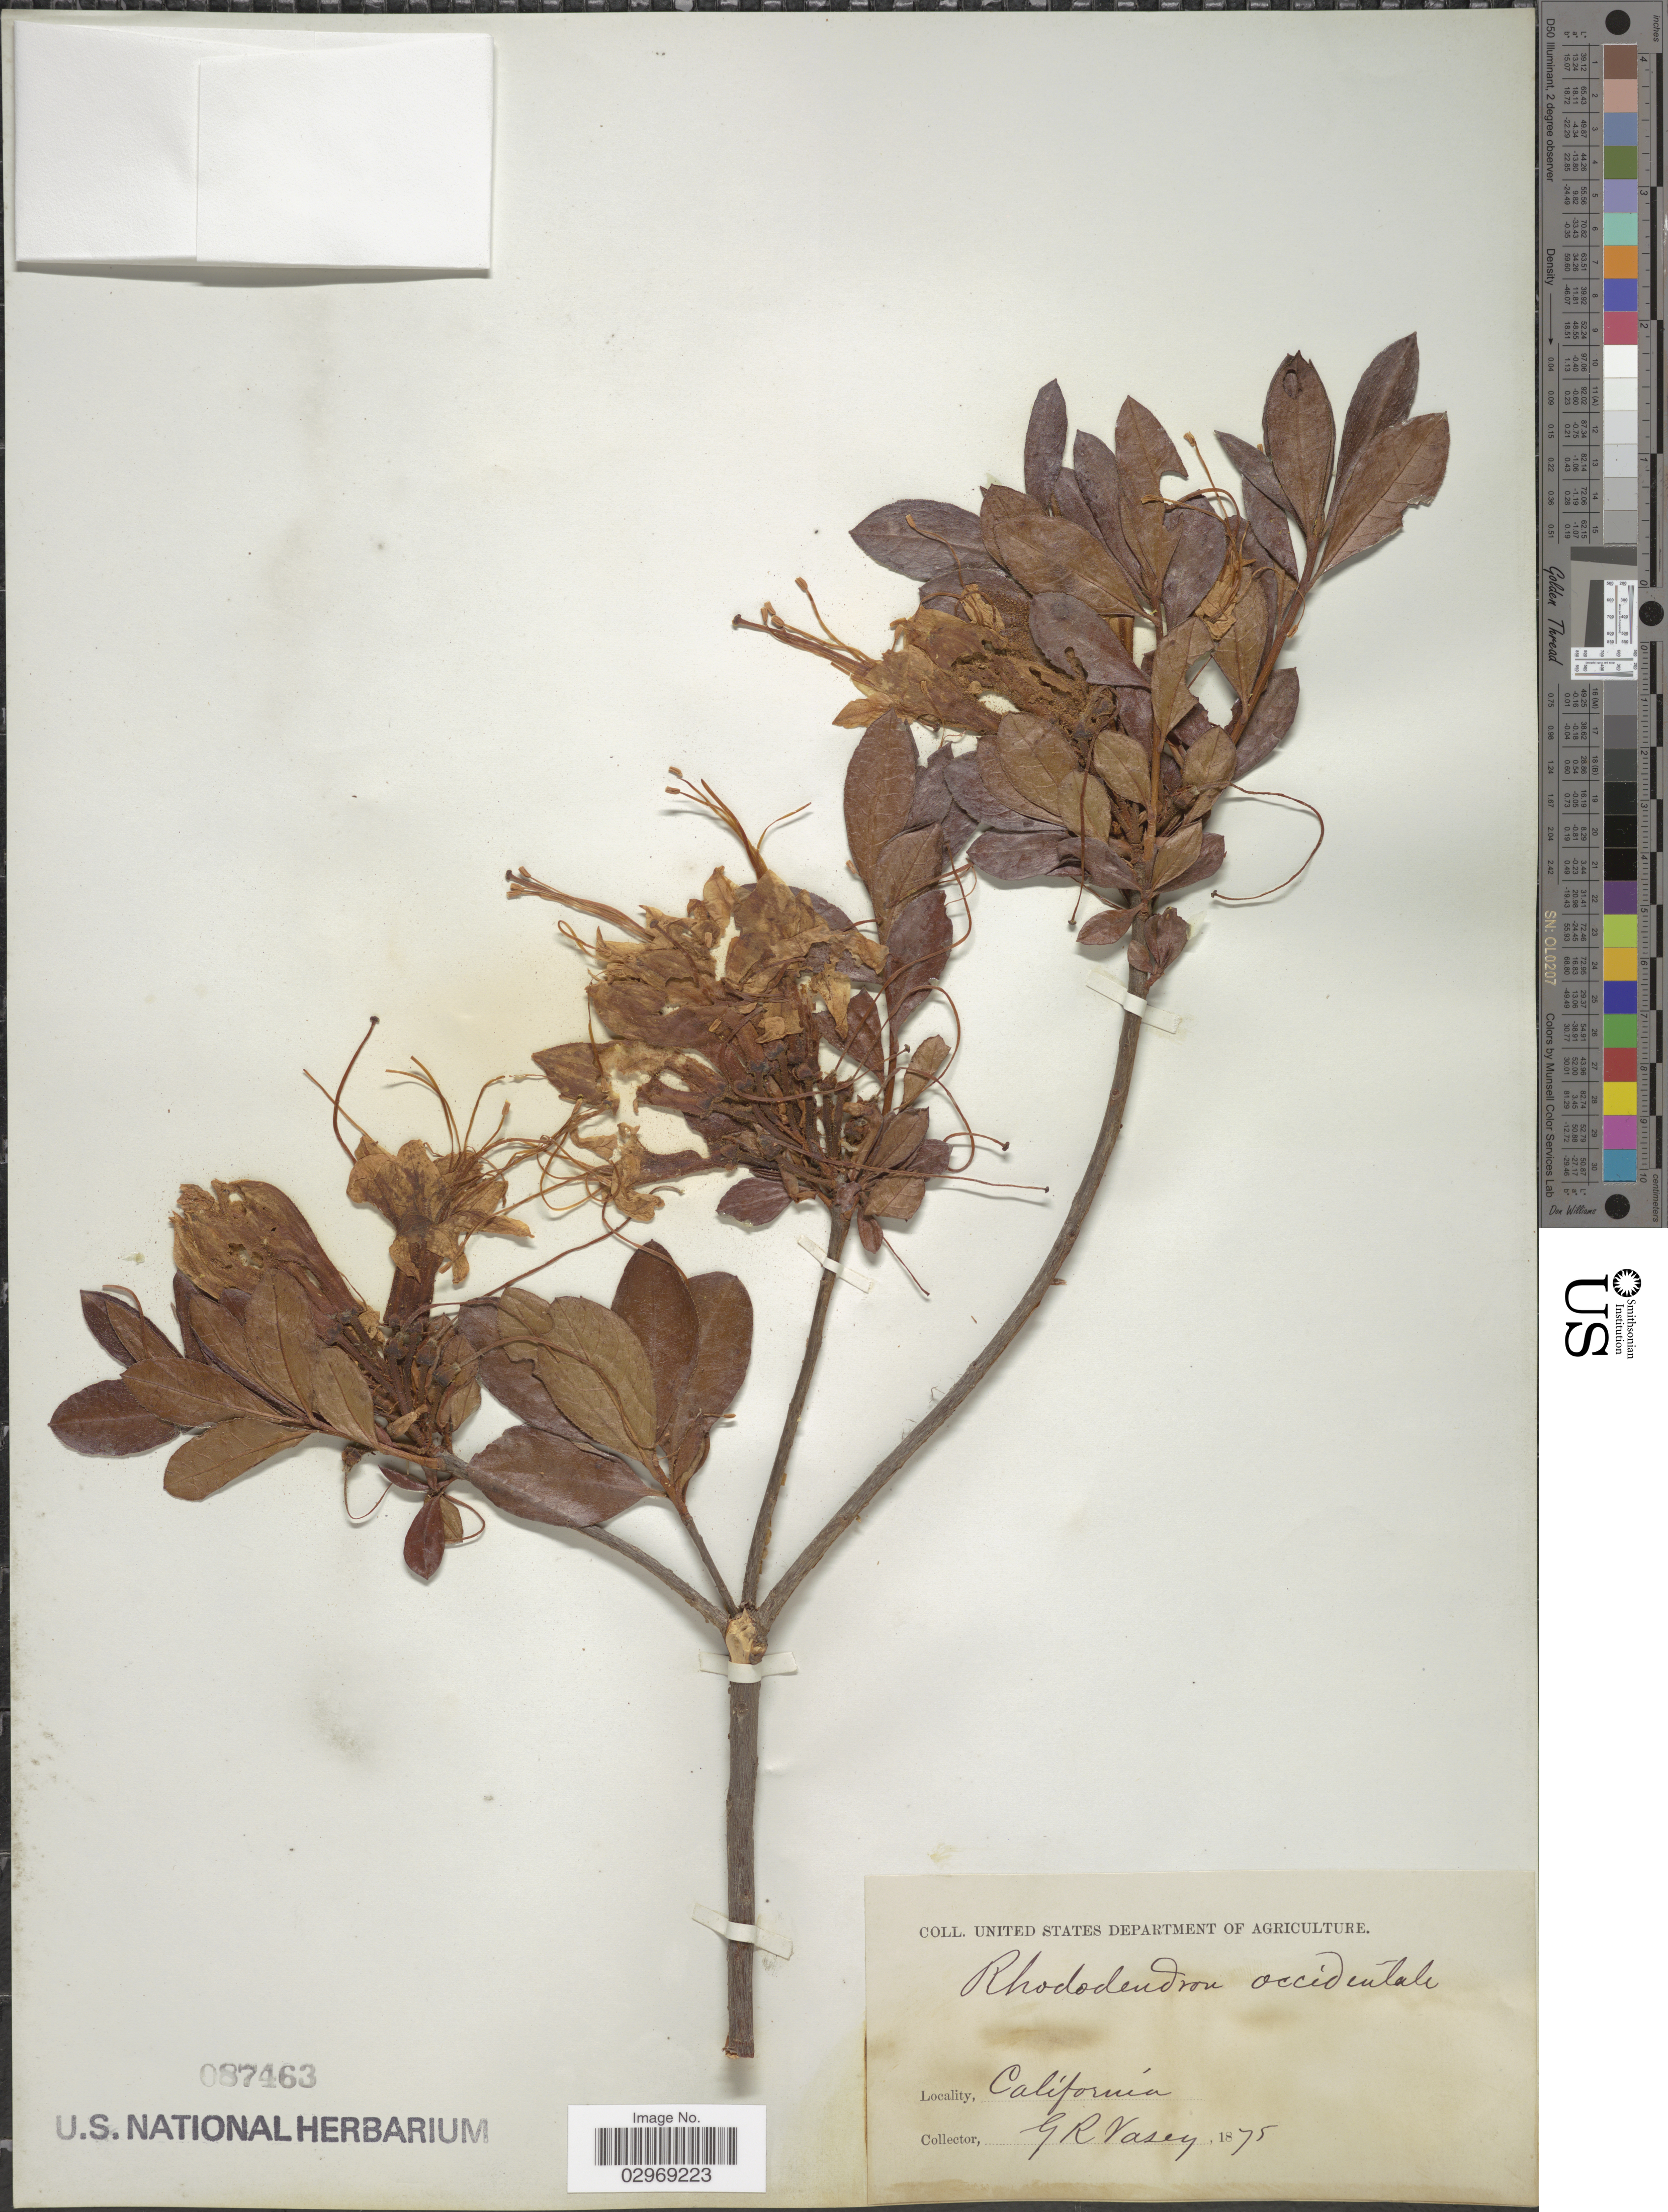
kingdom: Plantae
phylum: Tracheophyta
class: Magnoliopsida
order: Ericales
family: Ericaceae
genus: Rhododendron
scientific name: Rhododendron floccigerum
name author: Franch.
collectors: G. R. Vasey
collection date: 1875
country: United States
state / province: California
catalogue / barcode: US 87463